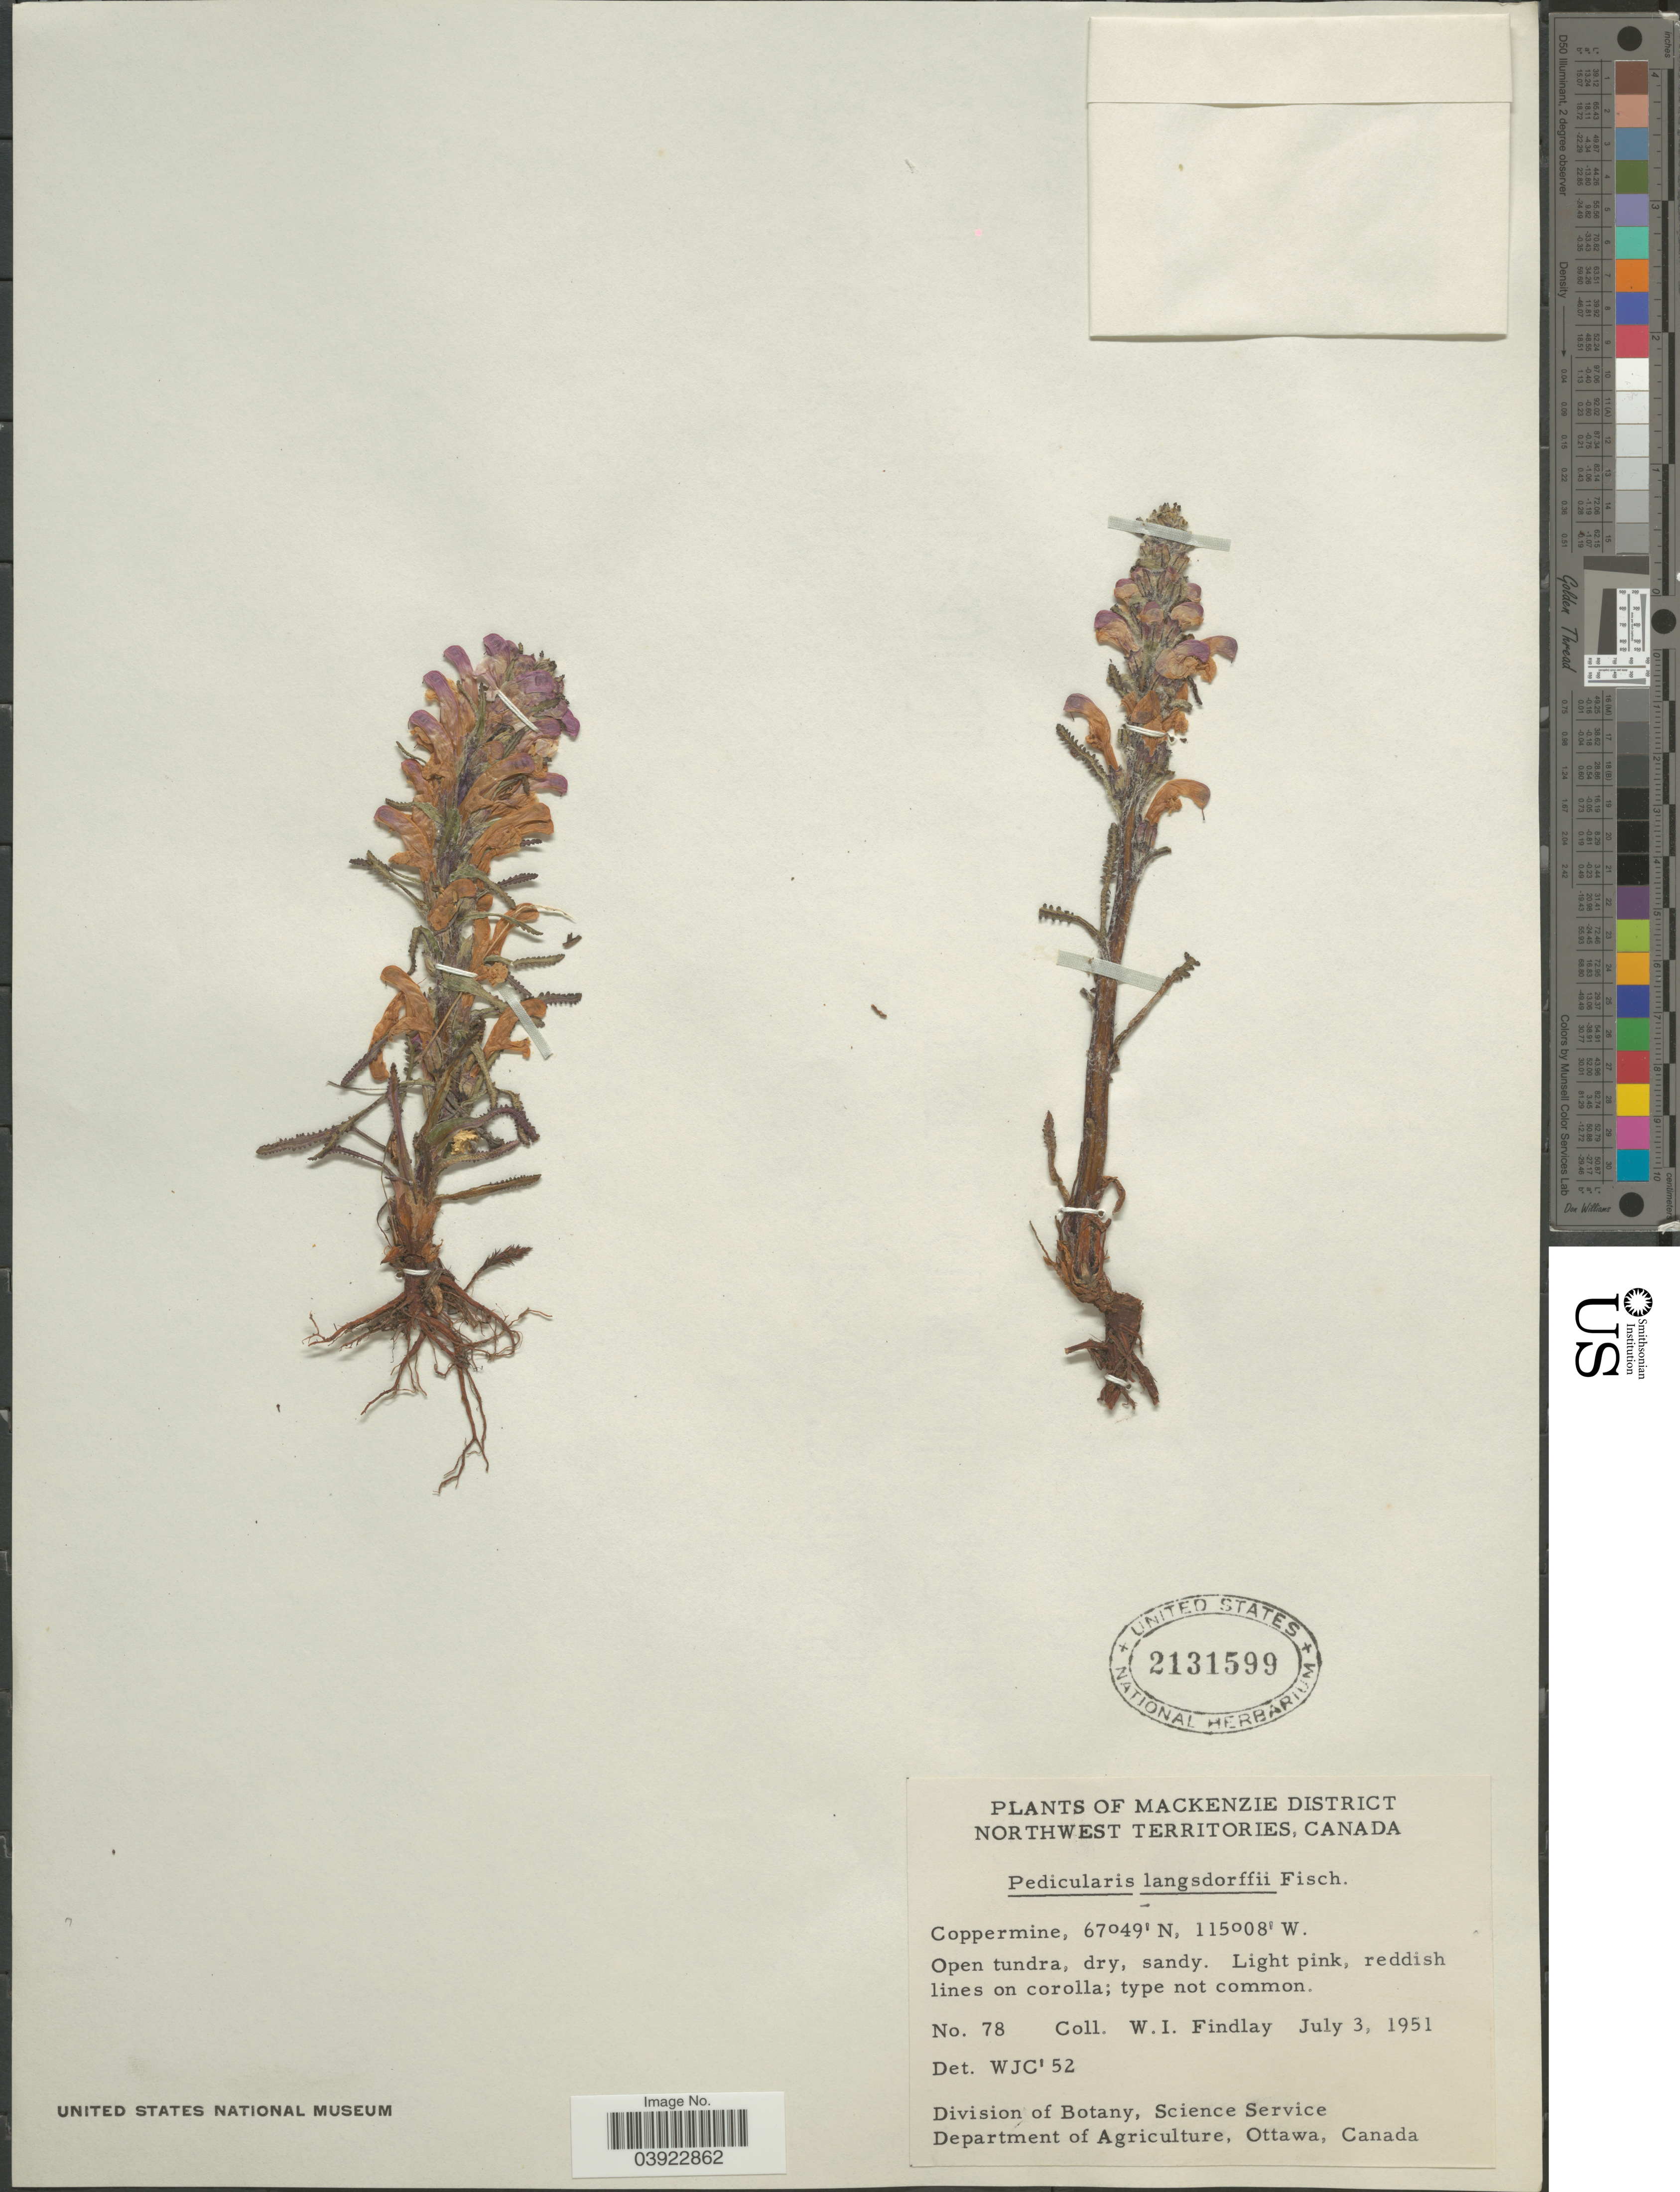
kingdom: Plantae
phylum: Tracheophyta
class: Magnoliopsida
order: Lamiales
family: Orobanchaceae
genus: Pedicularis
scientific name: Pedicularis langsdorffii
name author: Fisch. ex Steven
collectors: W. Findlay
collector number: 78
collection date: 1951-07-03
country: Canada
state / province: Northwest Territories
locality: Mackenzie District. Coppermine.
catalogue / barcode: US 2131599